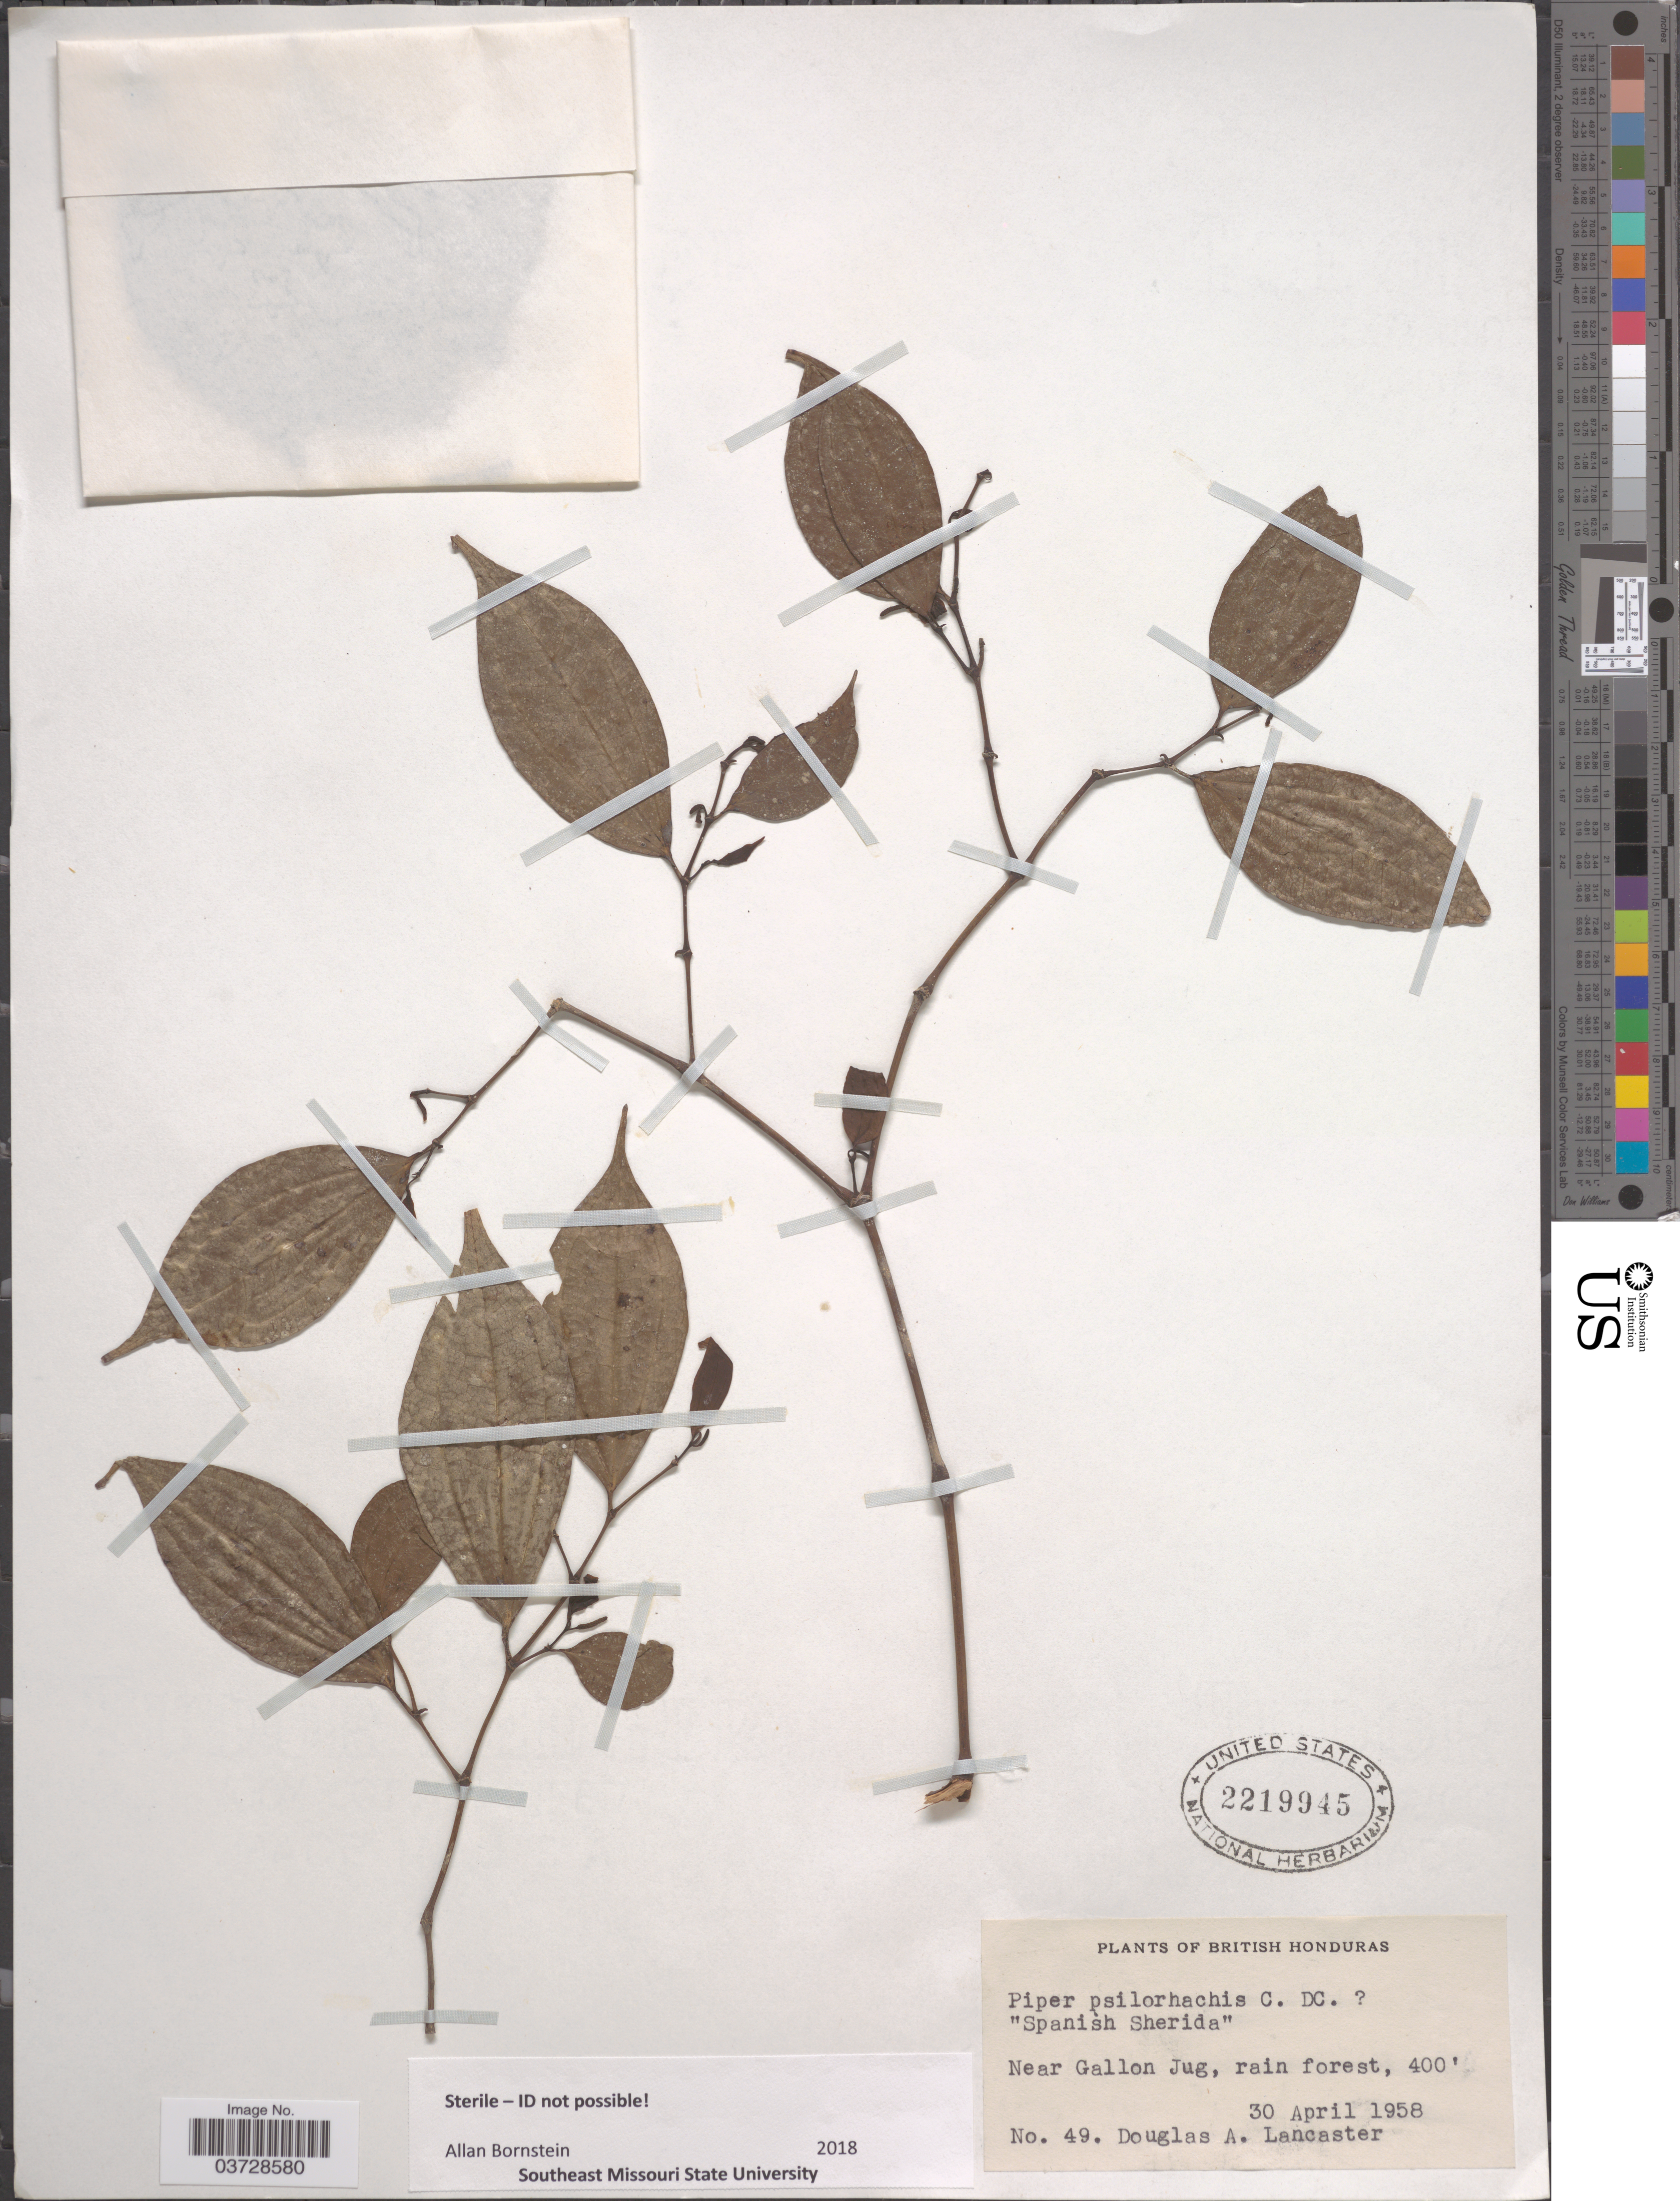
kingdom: Plantae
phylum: Tracheophyta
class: Magnoliopsida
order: Piperales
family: Piperaceae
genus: Piper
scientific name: Piper sp.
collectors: D. Lancaster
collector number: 49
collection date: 1958-04-30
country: Belize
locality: British Honduras. Near Gallon Jug.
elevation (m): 122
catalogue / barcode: US 2219945